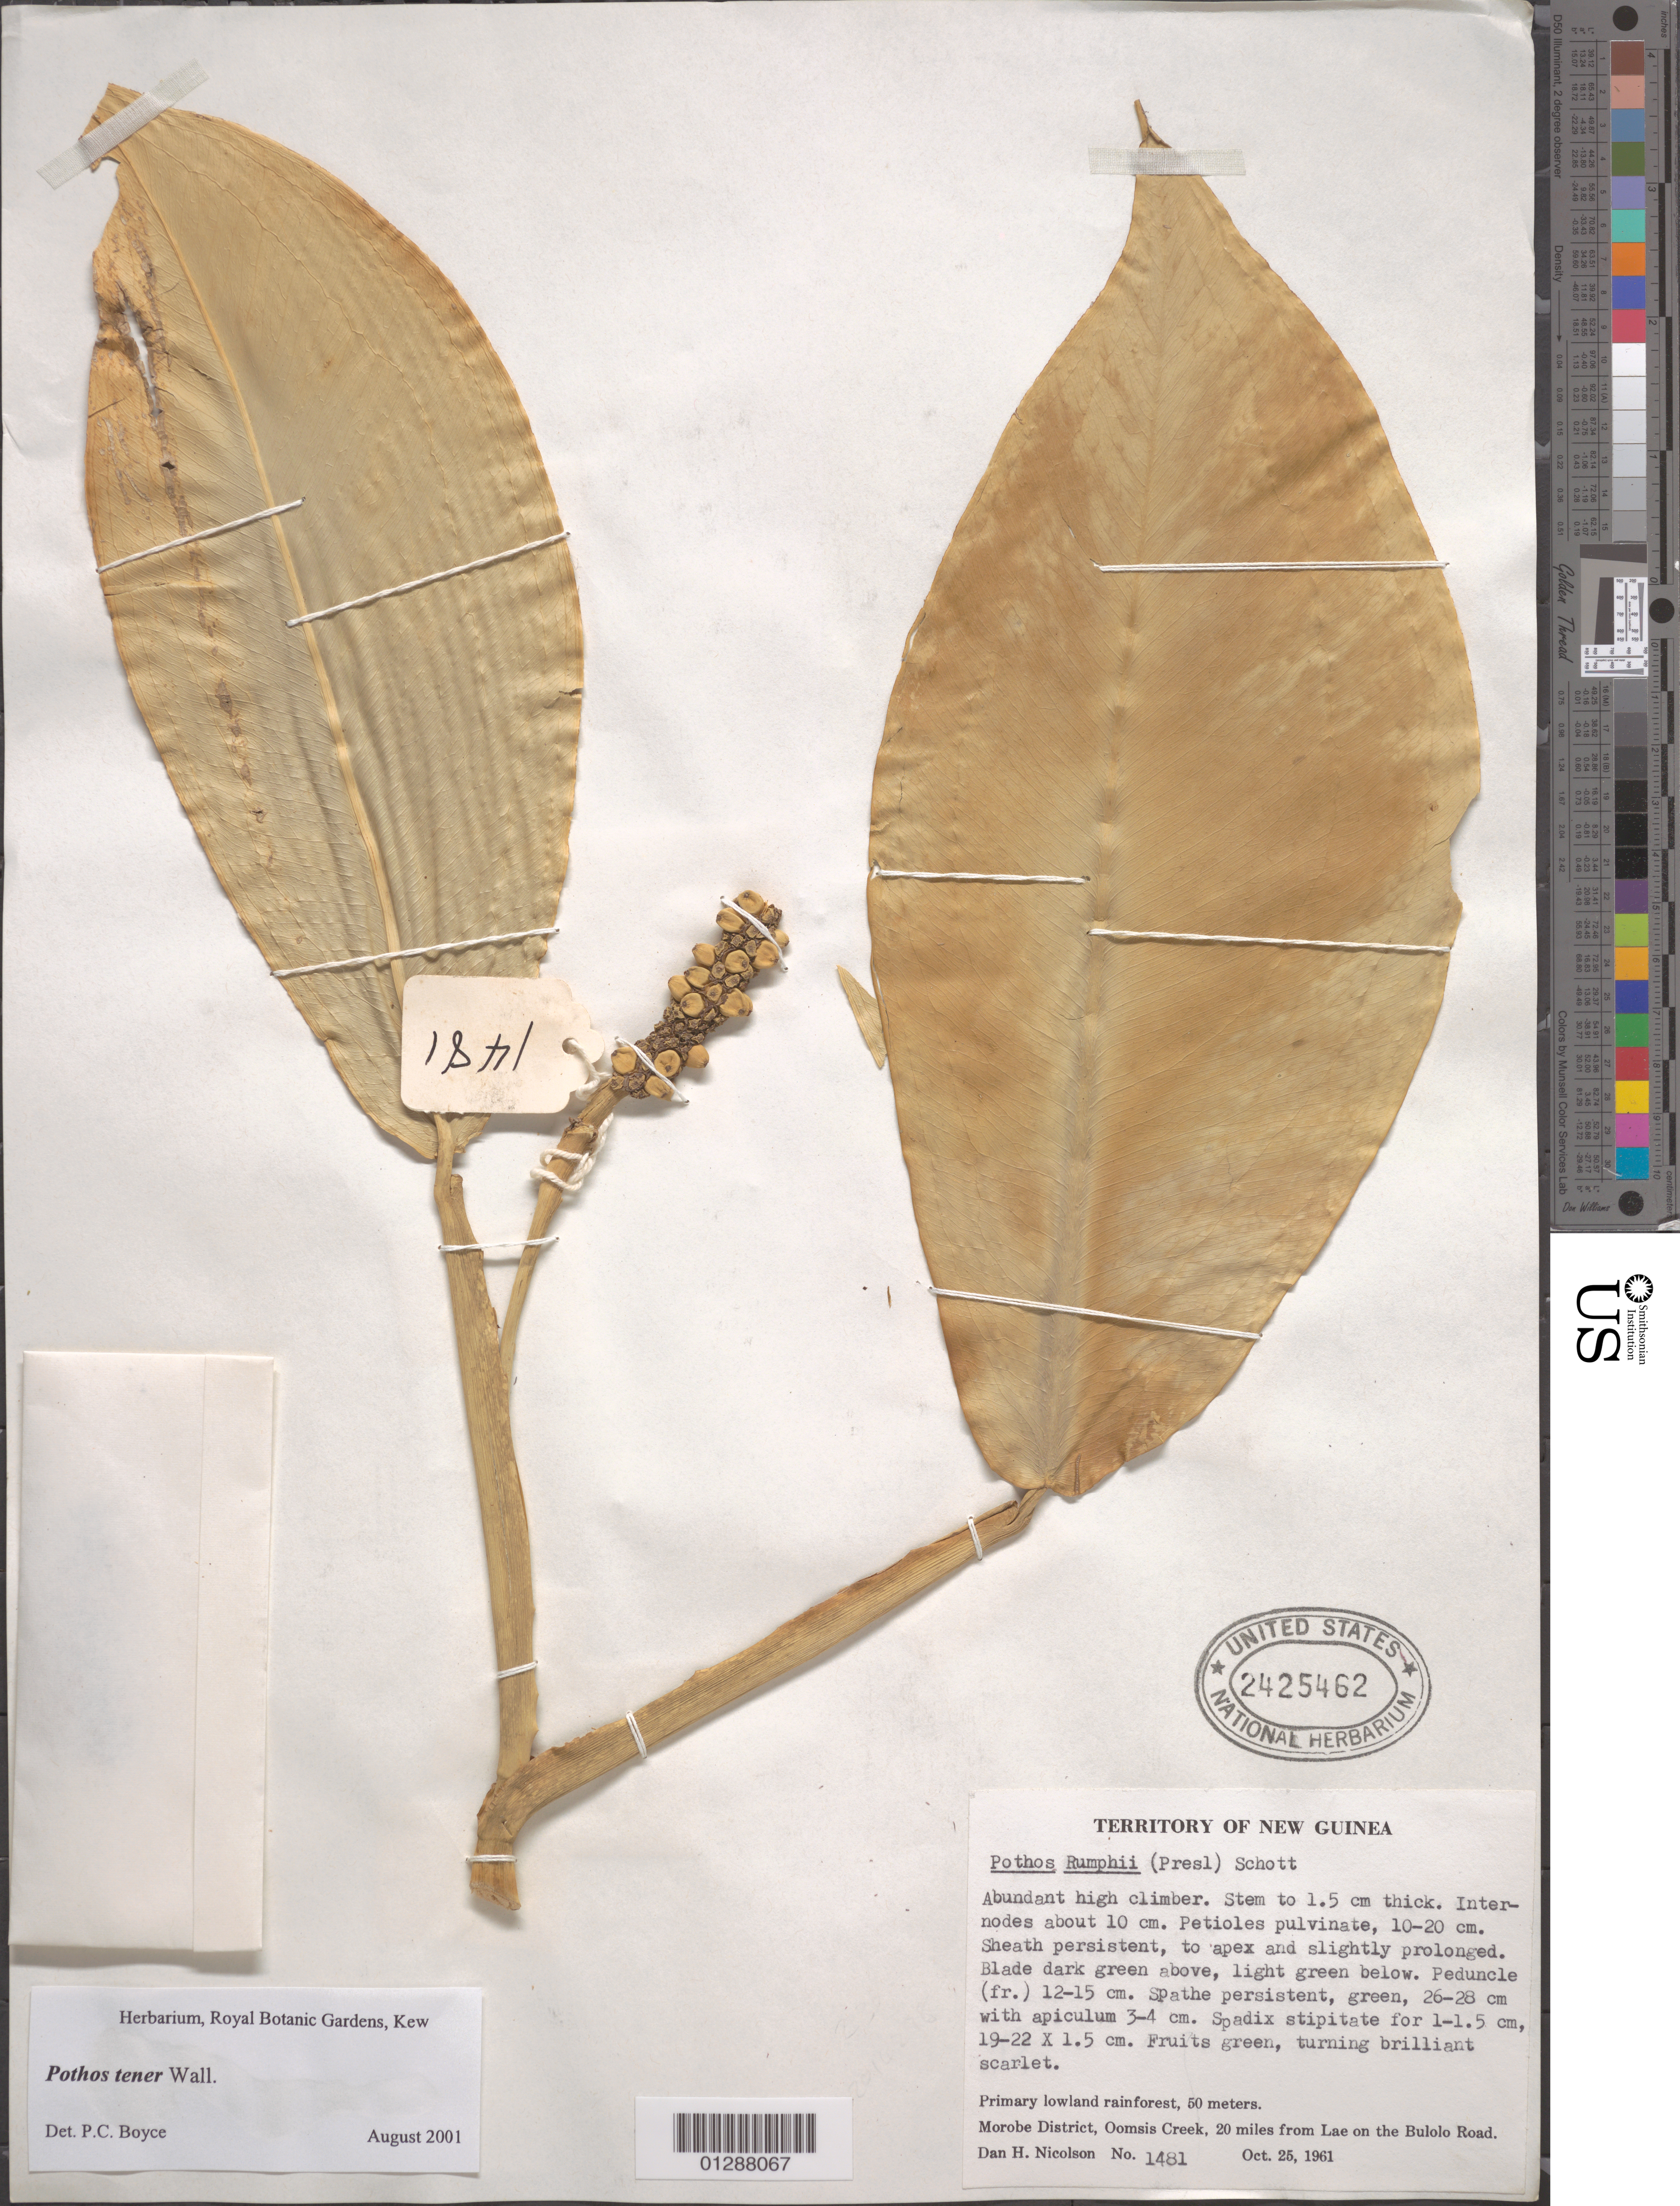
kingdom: Plantae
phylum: Tracheophyta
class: Liliopsida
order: Alismatales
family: Araceae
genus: Pothos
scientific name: Pothos tener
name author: Wall.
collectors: D. H. Nicolson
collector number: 1481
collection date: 1961-10-25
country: Papua New Guinea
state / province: Morobe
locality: Territory of New Guinea. Morobe District, Oomsis Creek, 20 miles north from Lae on the Bulolo Road.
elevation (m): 50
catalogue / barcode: US 2425462